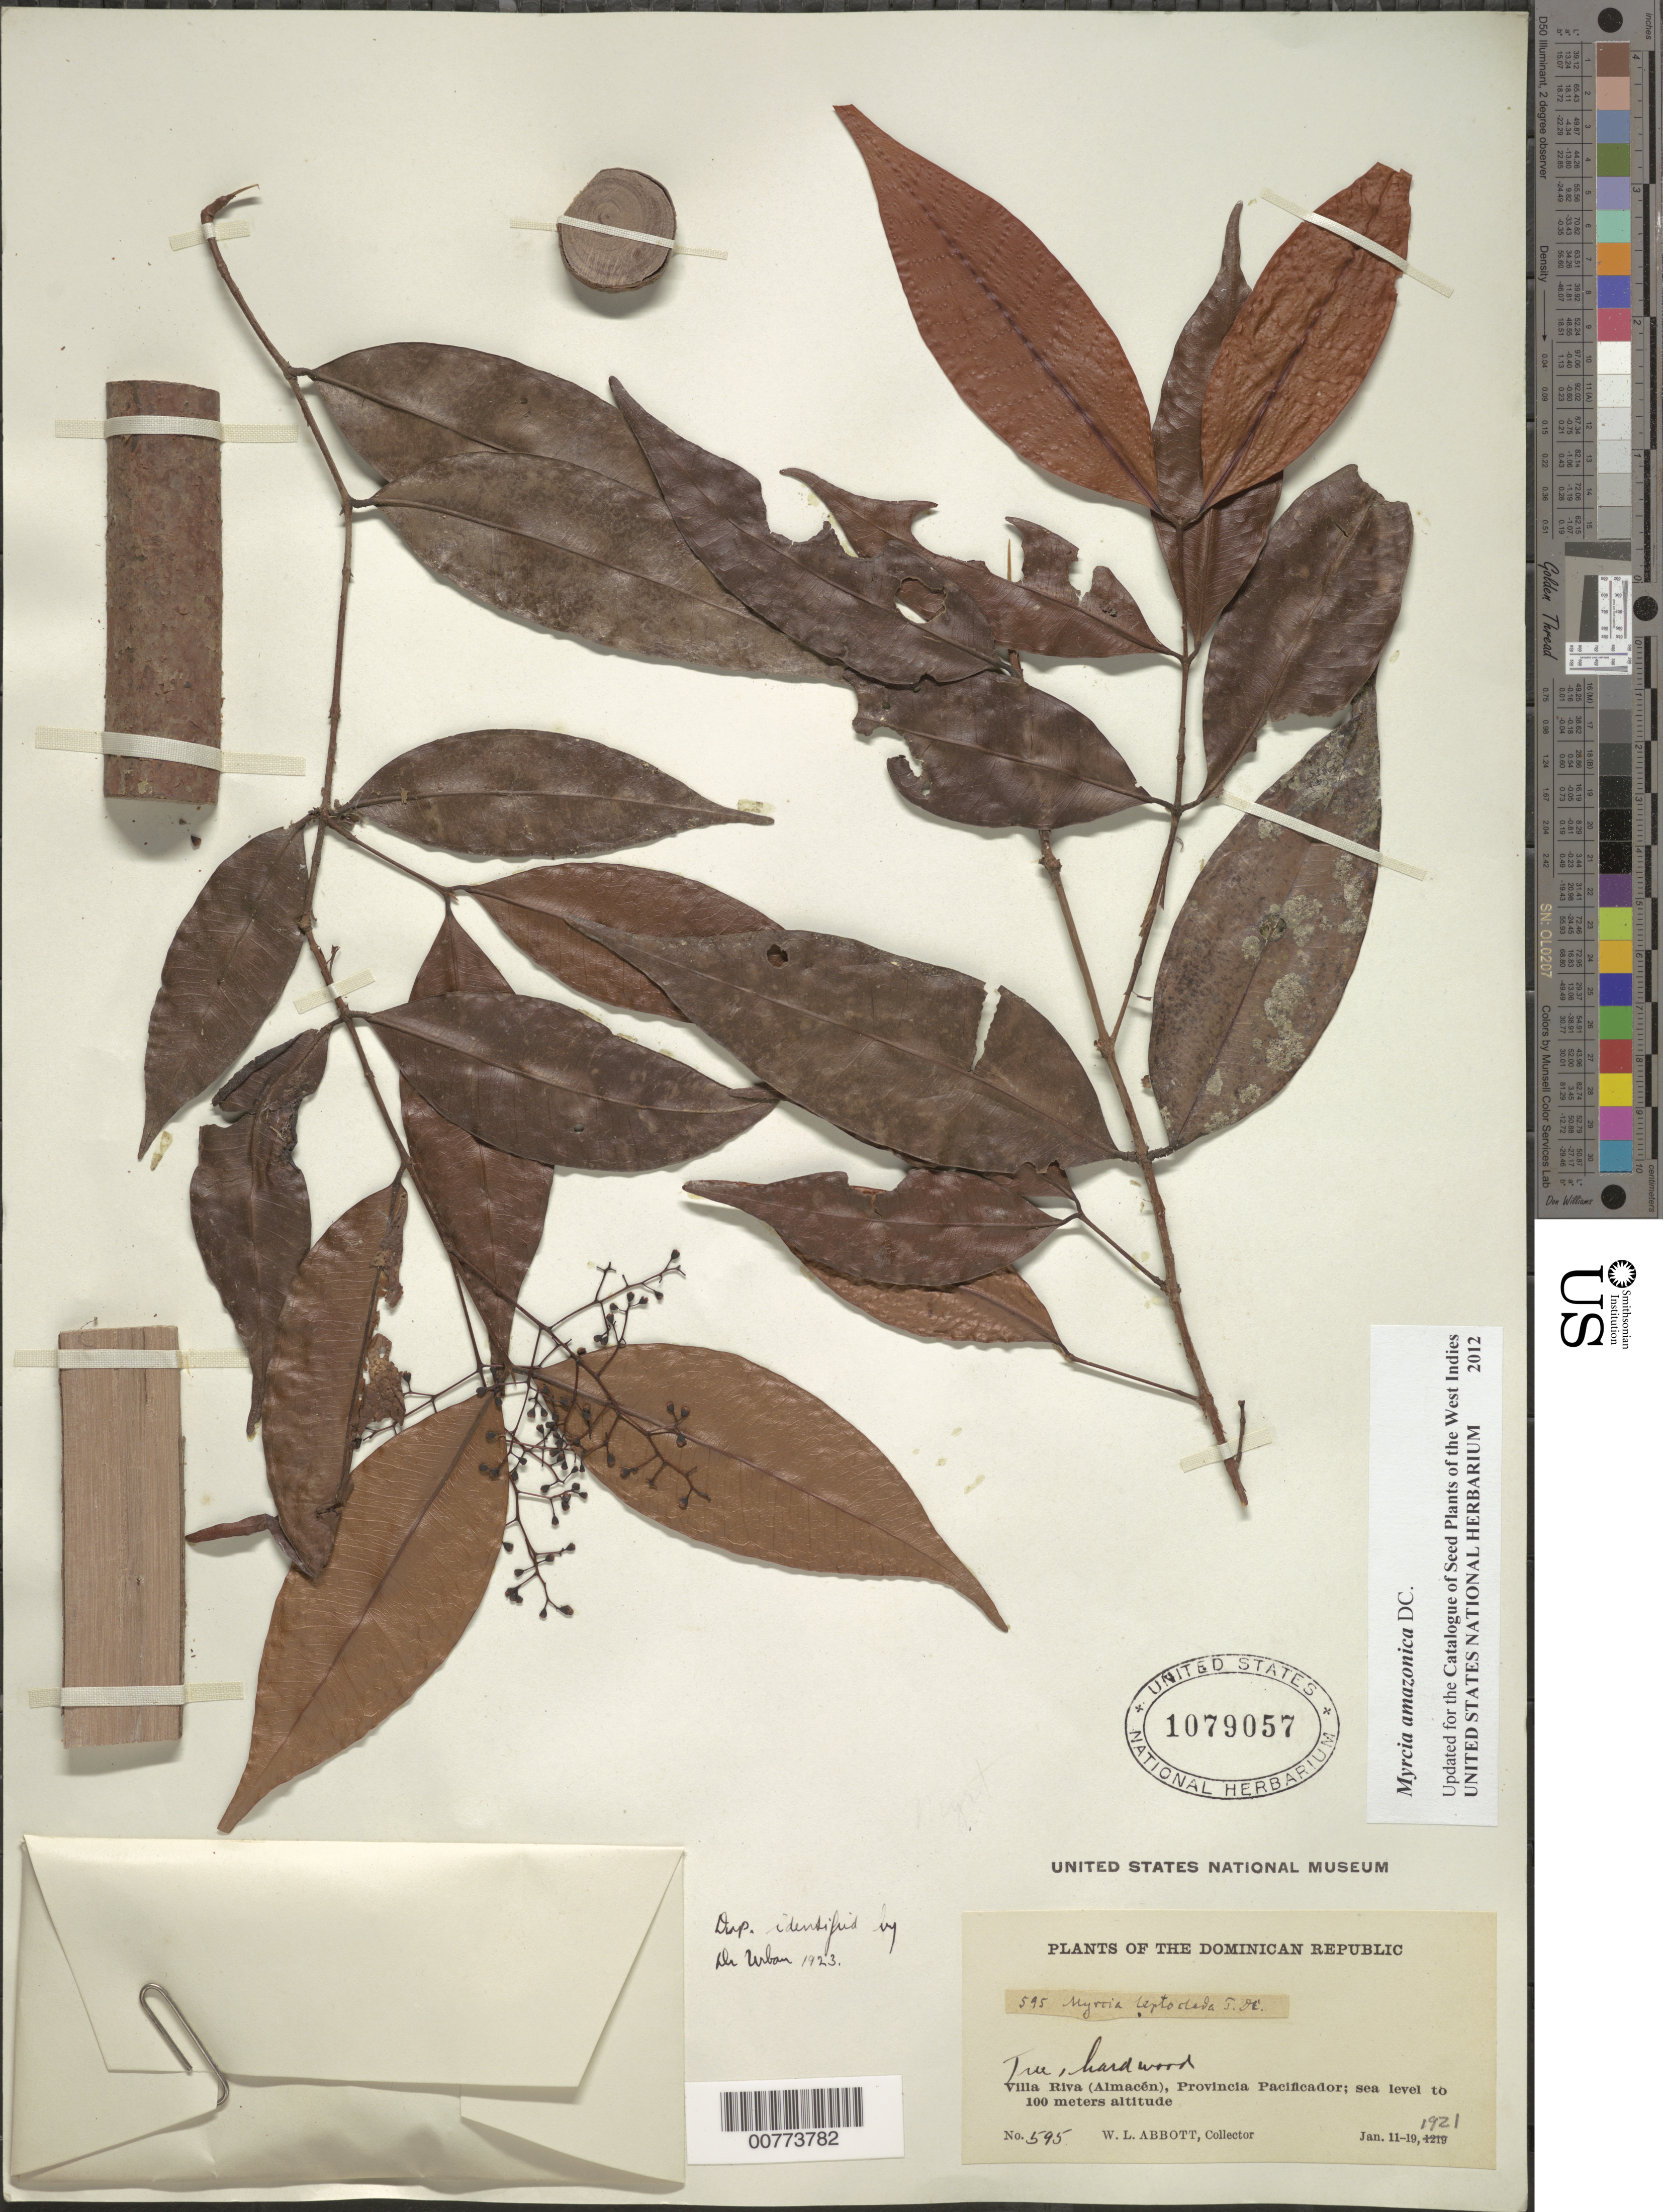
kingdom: Plantae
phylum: Tracheophyta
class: Magnoliopsida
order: Myrtales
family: Myrtaceae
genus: Myrcia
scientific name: Myrcia amazonica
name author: DC.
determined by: Urban, Ignatz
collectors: W. L. Abbott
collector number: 595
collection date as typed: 11 Jan 1910 to 19 Jan 1921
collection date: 1910-01-11/1921-01-19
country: Dominican Republic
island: Hispaniola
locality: Province of Pacificador ?, Villa Riva (Almacén).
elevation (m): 0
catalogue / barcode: US 1079057